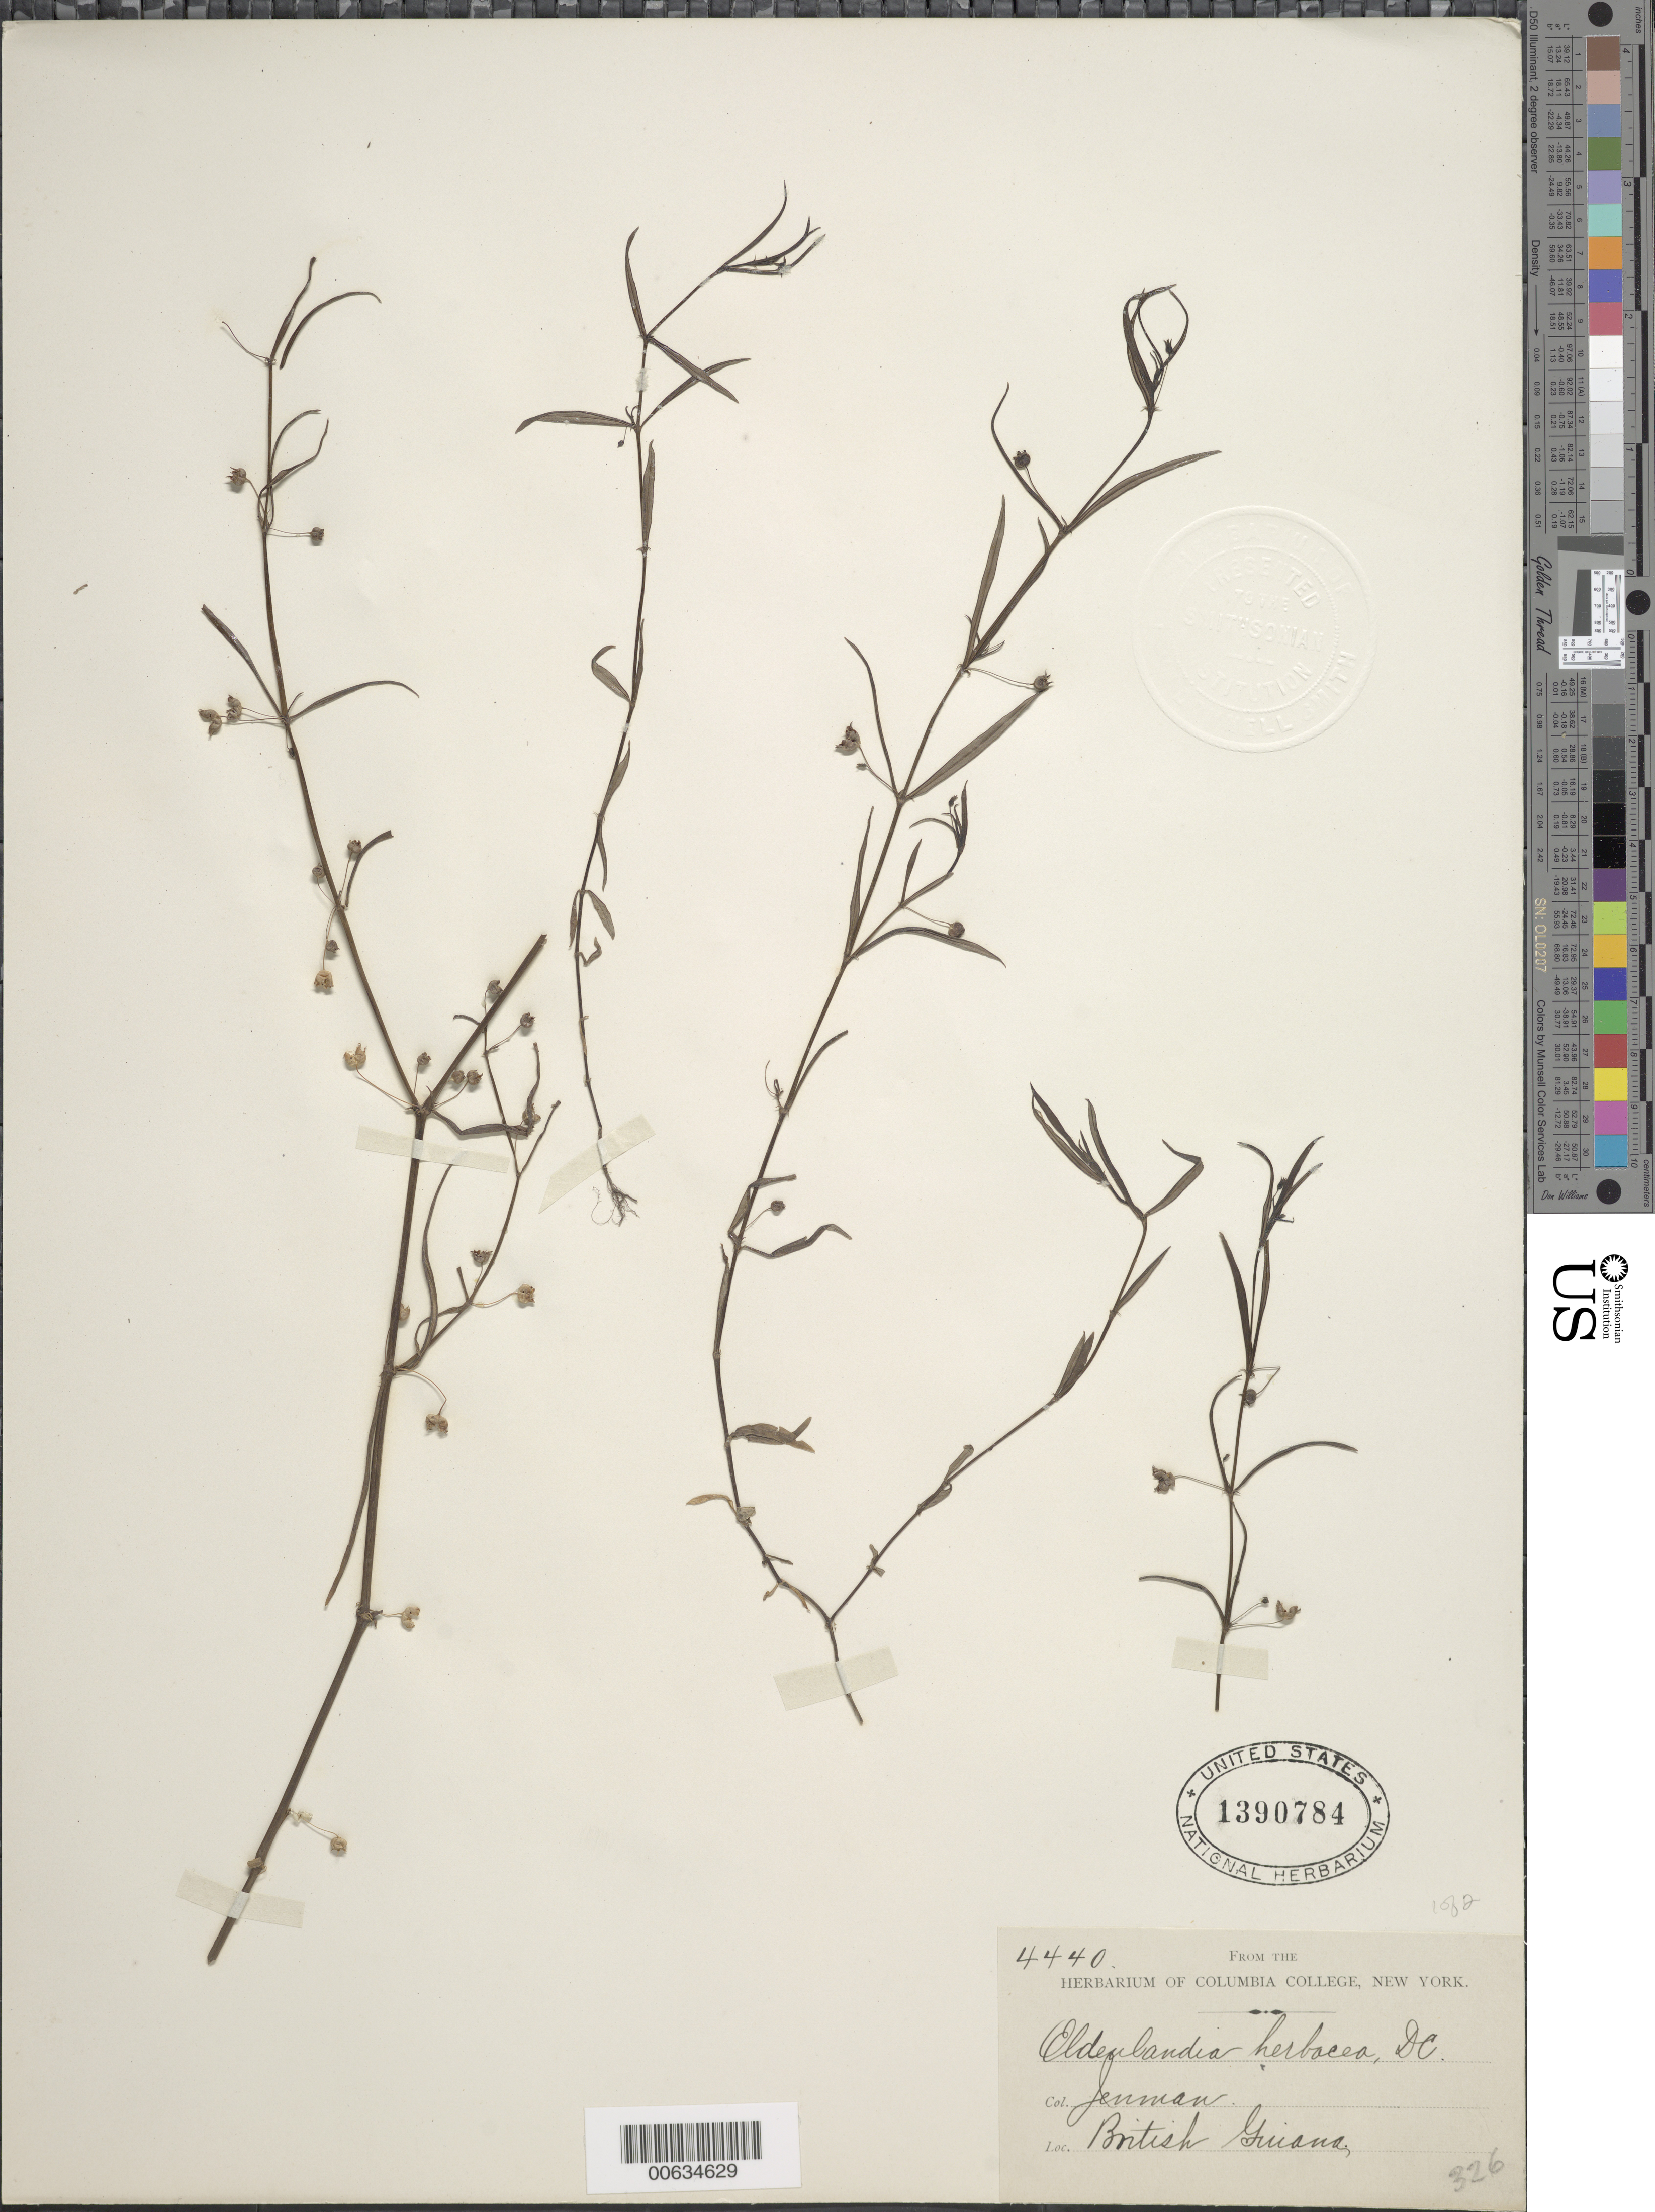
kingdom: Plantae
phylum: Tracheophyta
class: Magnoliopsida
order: Gentianales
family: Rubiaceae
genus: Oldenlandia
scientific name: Oldenlandia herbacea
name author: (L.) Roxb.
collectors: G. S. Jenman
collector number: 4440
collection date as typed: June 1888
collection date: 1888-06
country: Guyana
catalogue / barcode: US 1390784